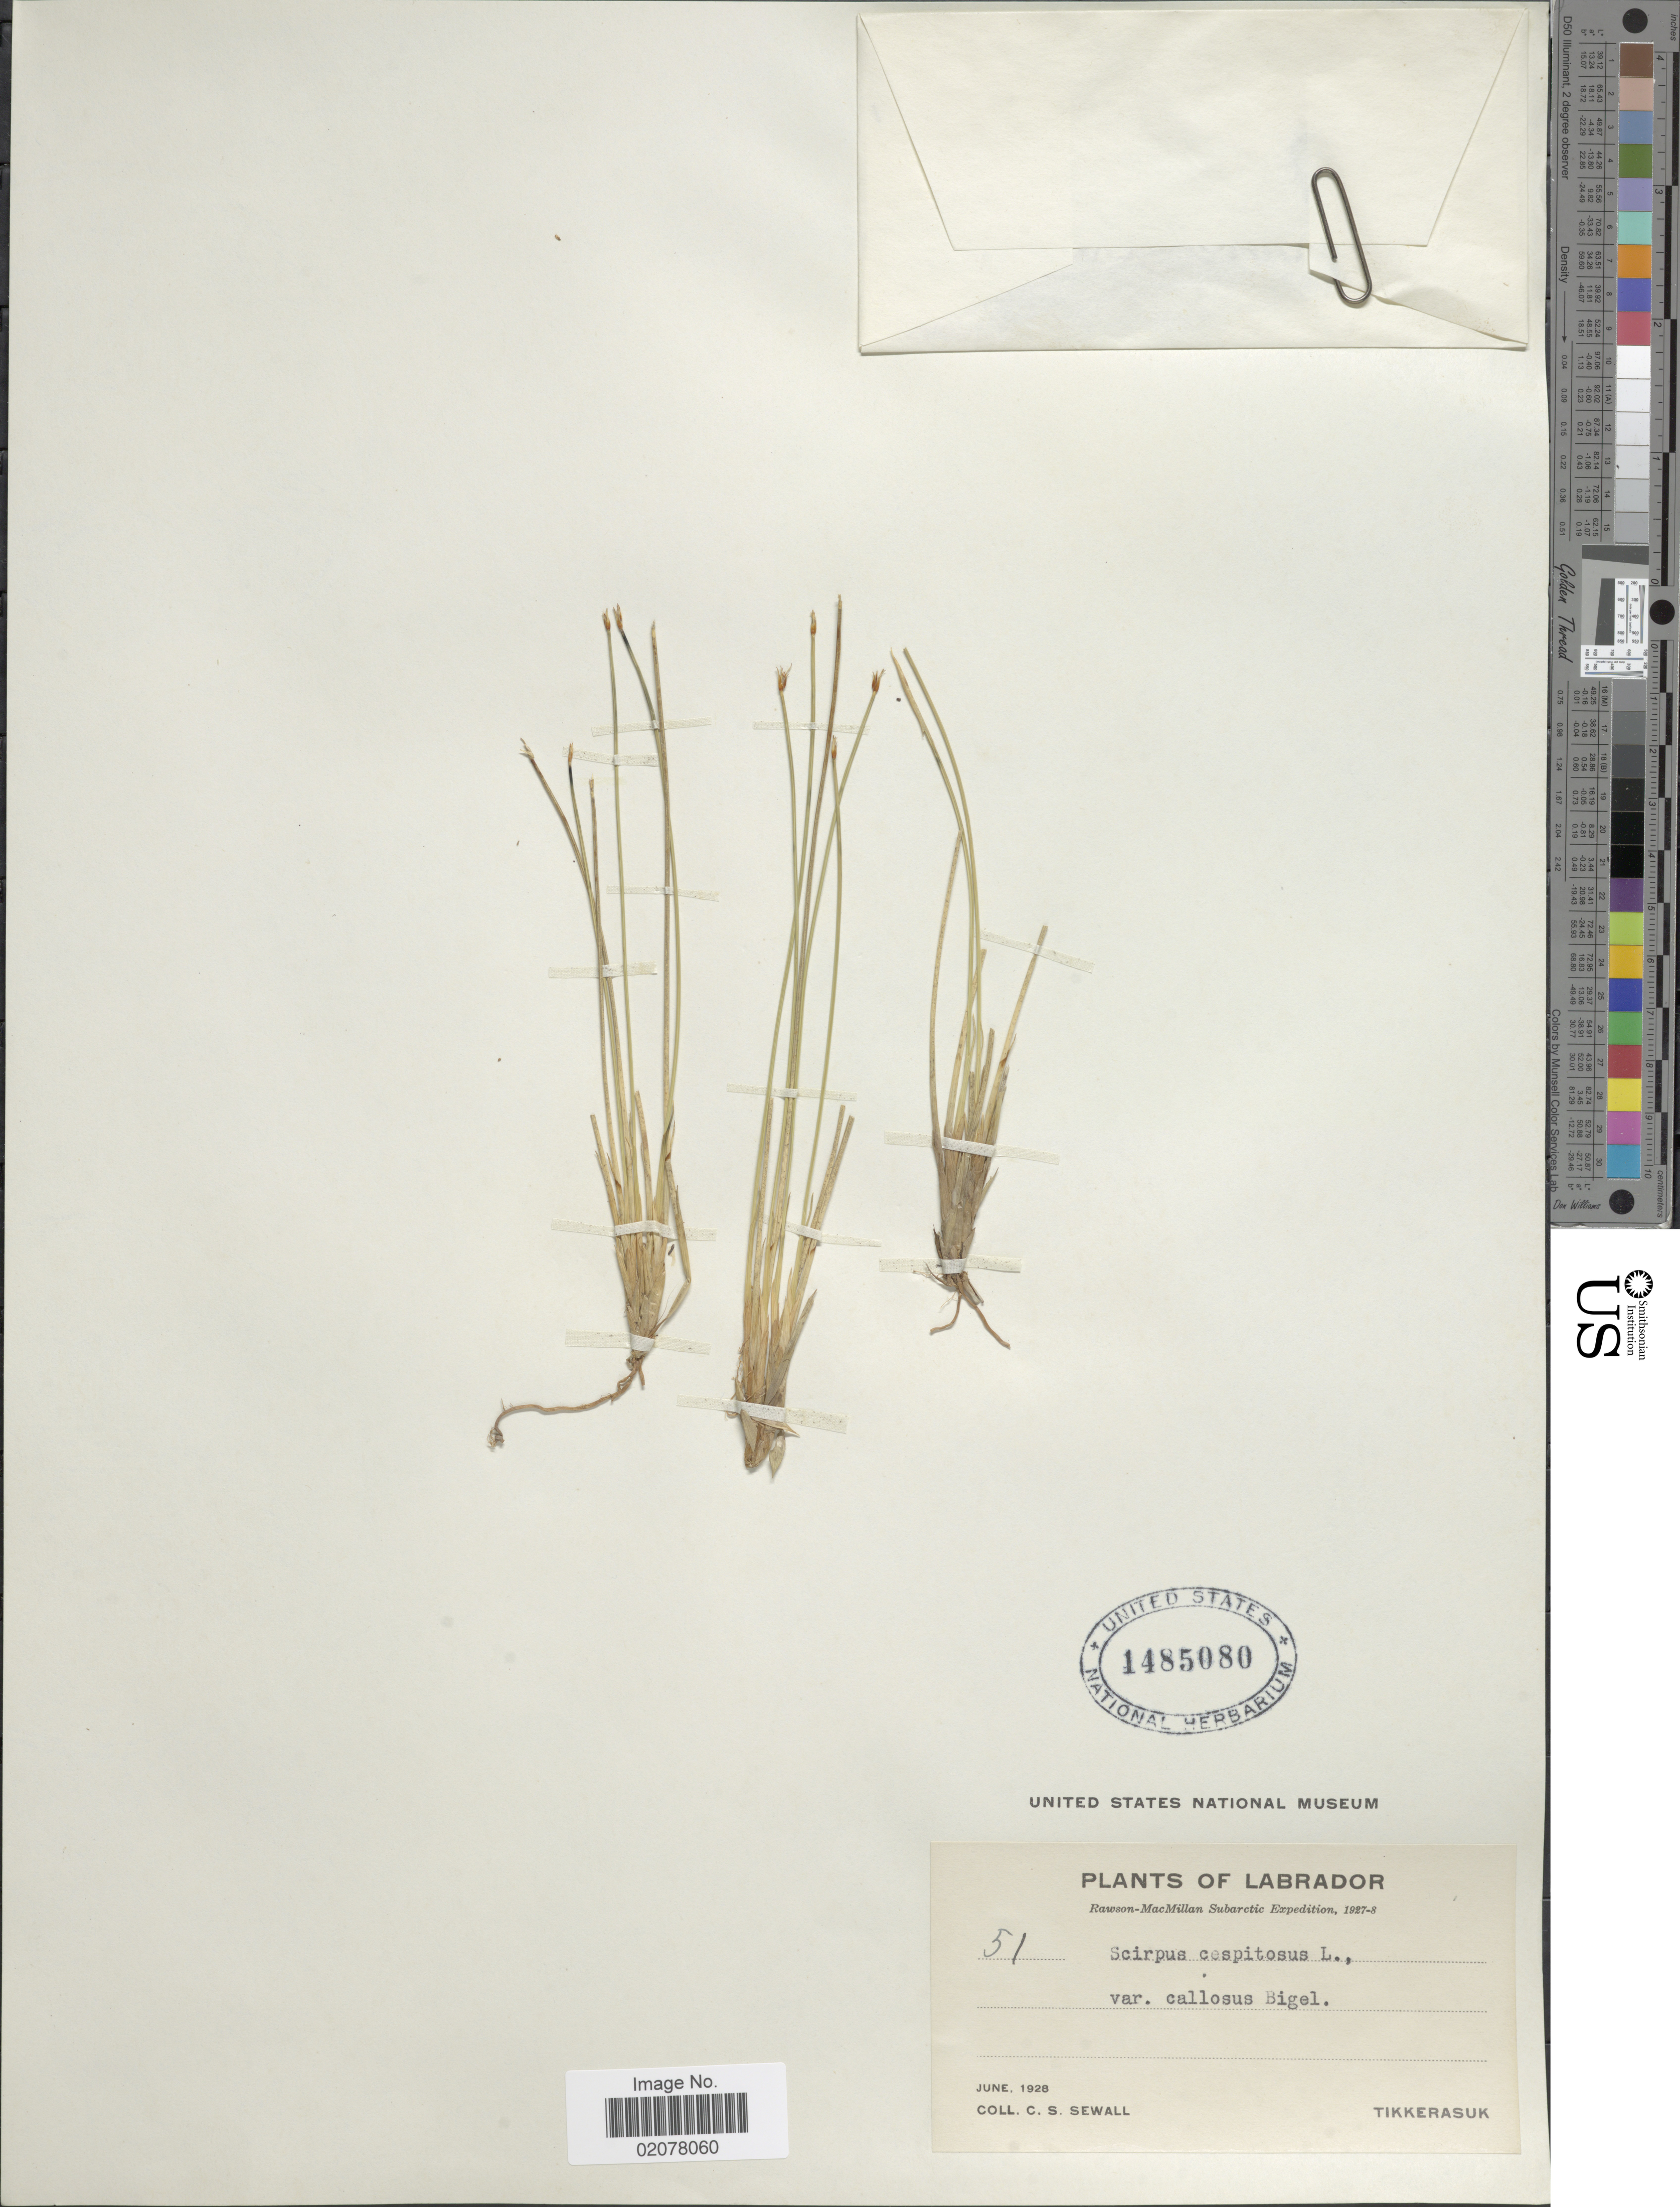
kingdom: Plantae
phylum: Tracheophyta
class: Liliopsida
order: Poales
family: Cyperaceae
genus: Trichophorum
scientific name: Trichophorum cespitosum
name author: (L.) Hartm.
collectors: C. Sewall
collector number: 51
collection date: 1928-06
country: Canada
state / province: Newfoundland and Labrador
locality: Labrador. Tikkerasuk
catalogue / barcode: US 1485080